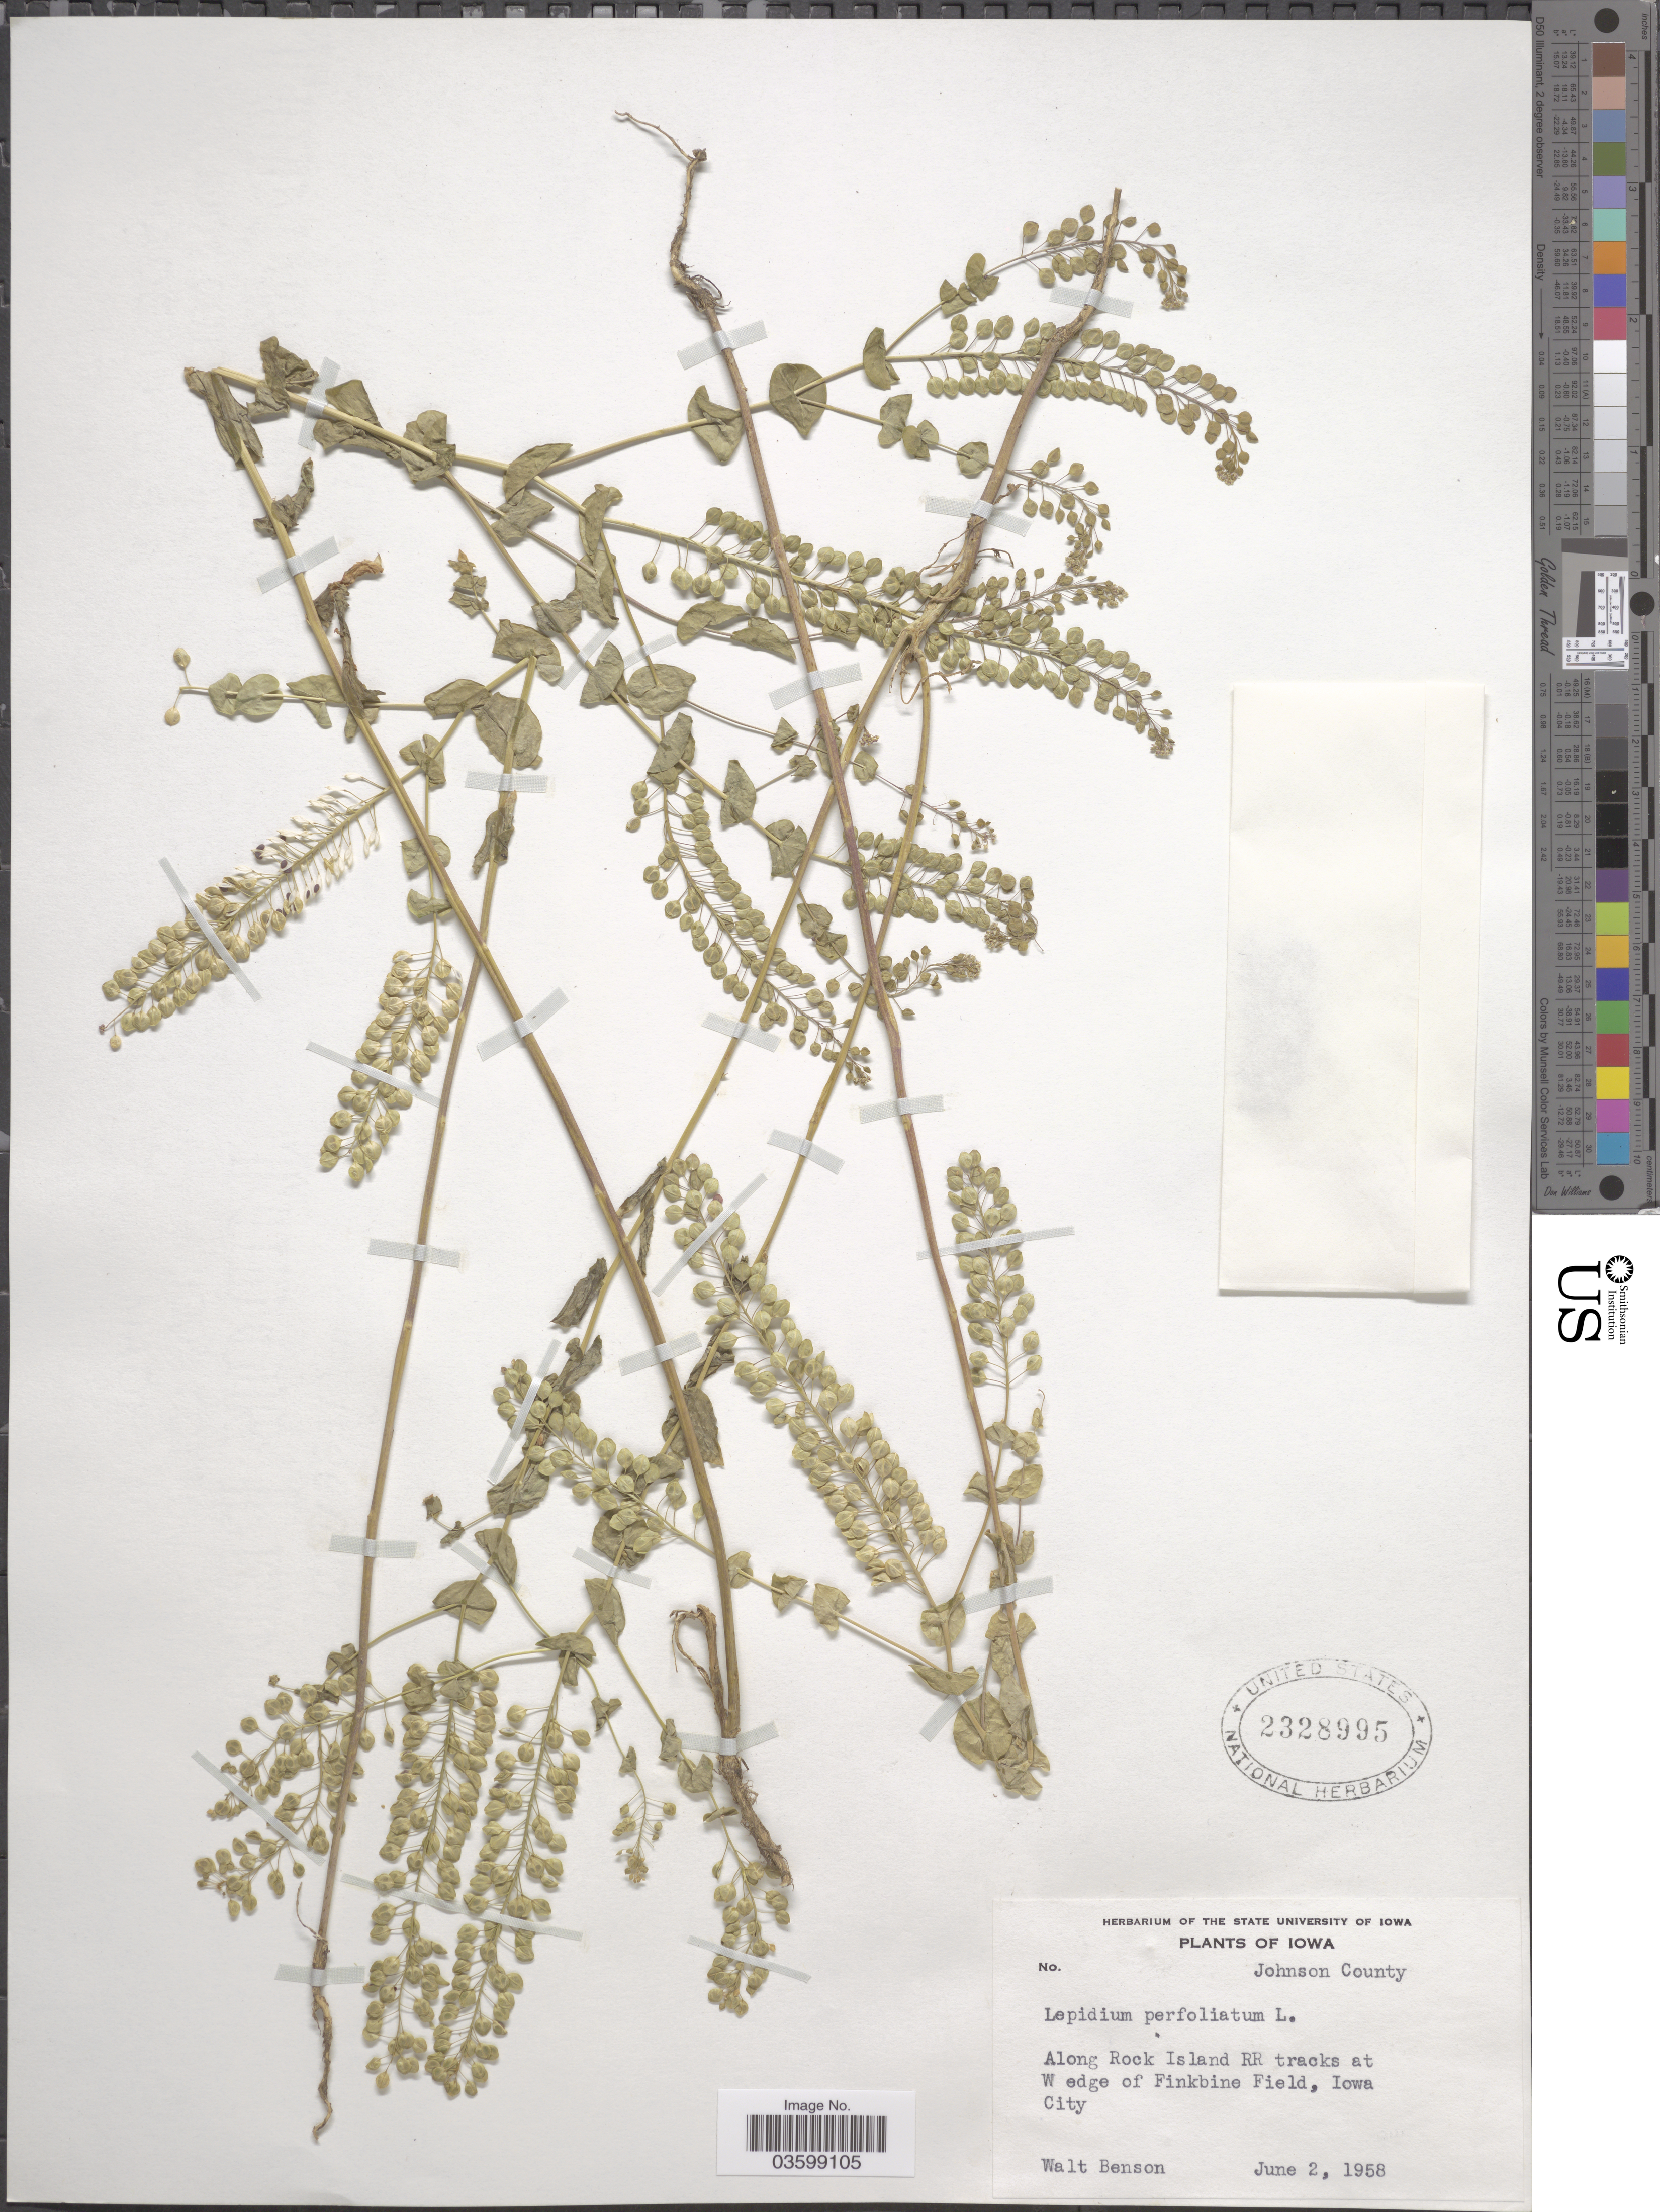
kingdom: Plantae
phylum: Tracheophyta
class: Magnoliopsida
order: Brassicales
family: Brassicaceae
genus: Lepidium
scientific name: Lepidium perfoliatum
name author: L.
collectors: W. Benson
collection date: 1958-06-02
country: United States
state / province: Iowa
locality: Johnson County. Along Rock Island RR tracks at W edge of Finkbine Field. Iowa City.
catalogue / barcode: US 2328995